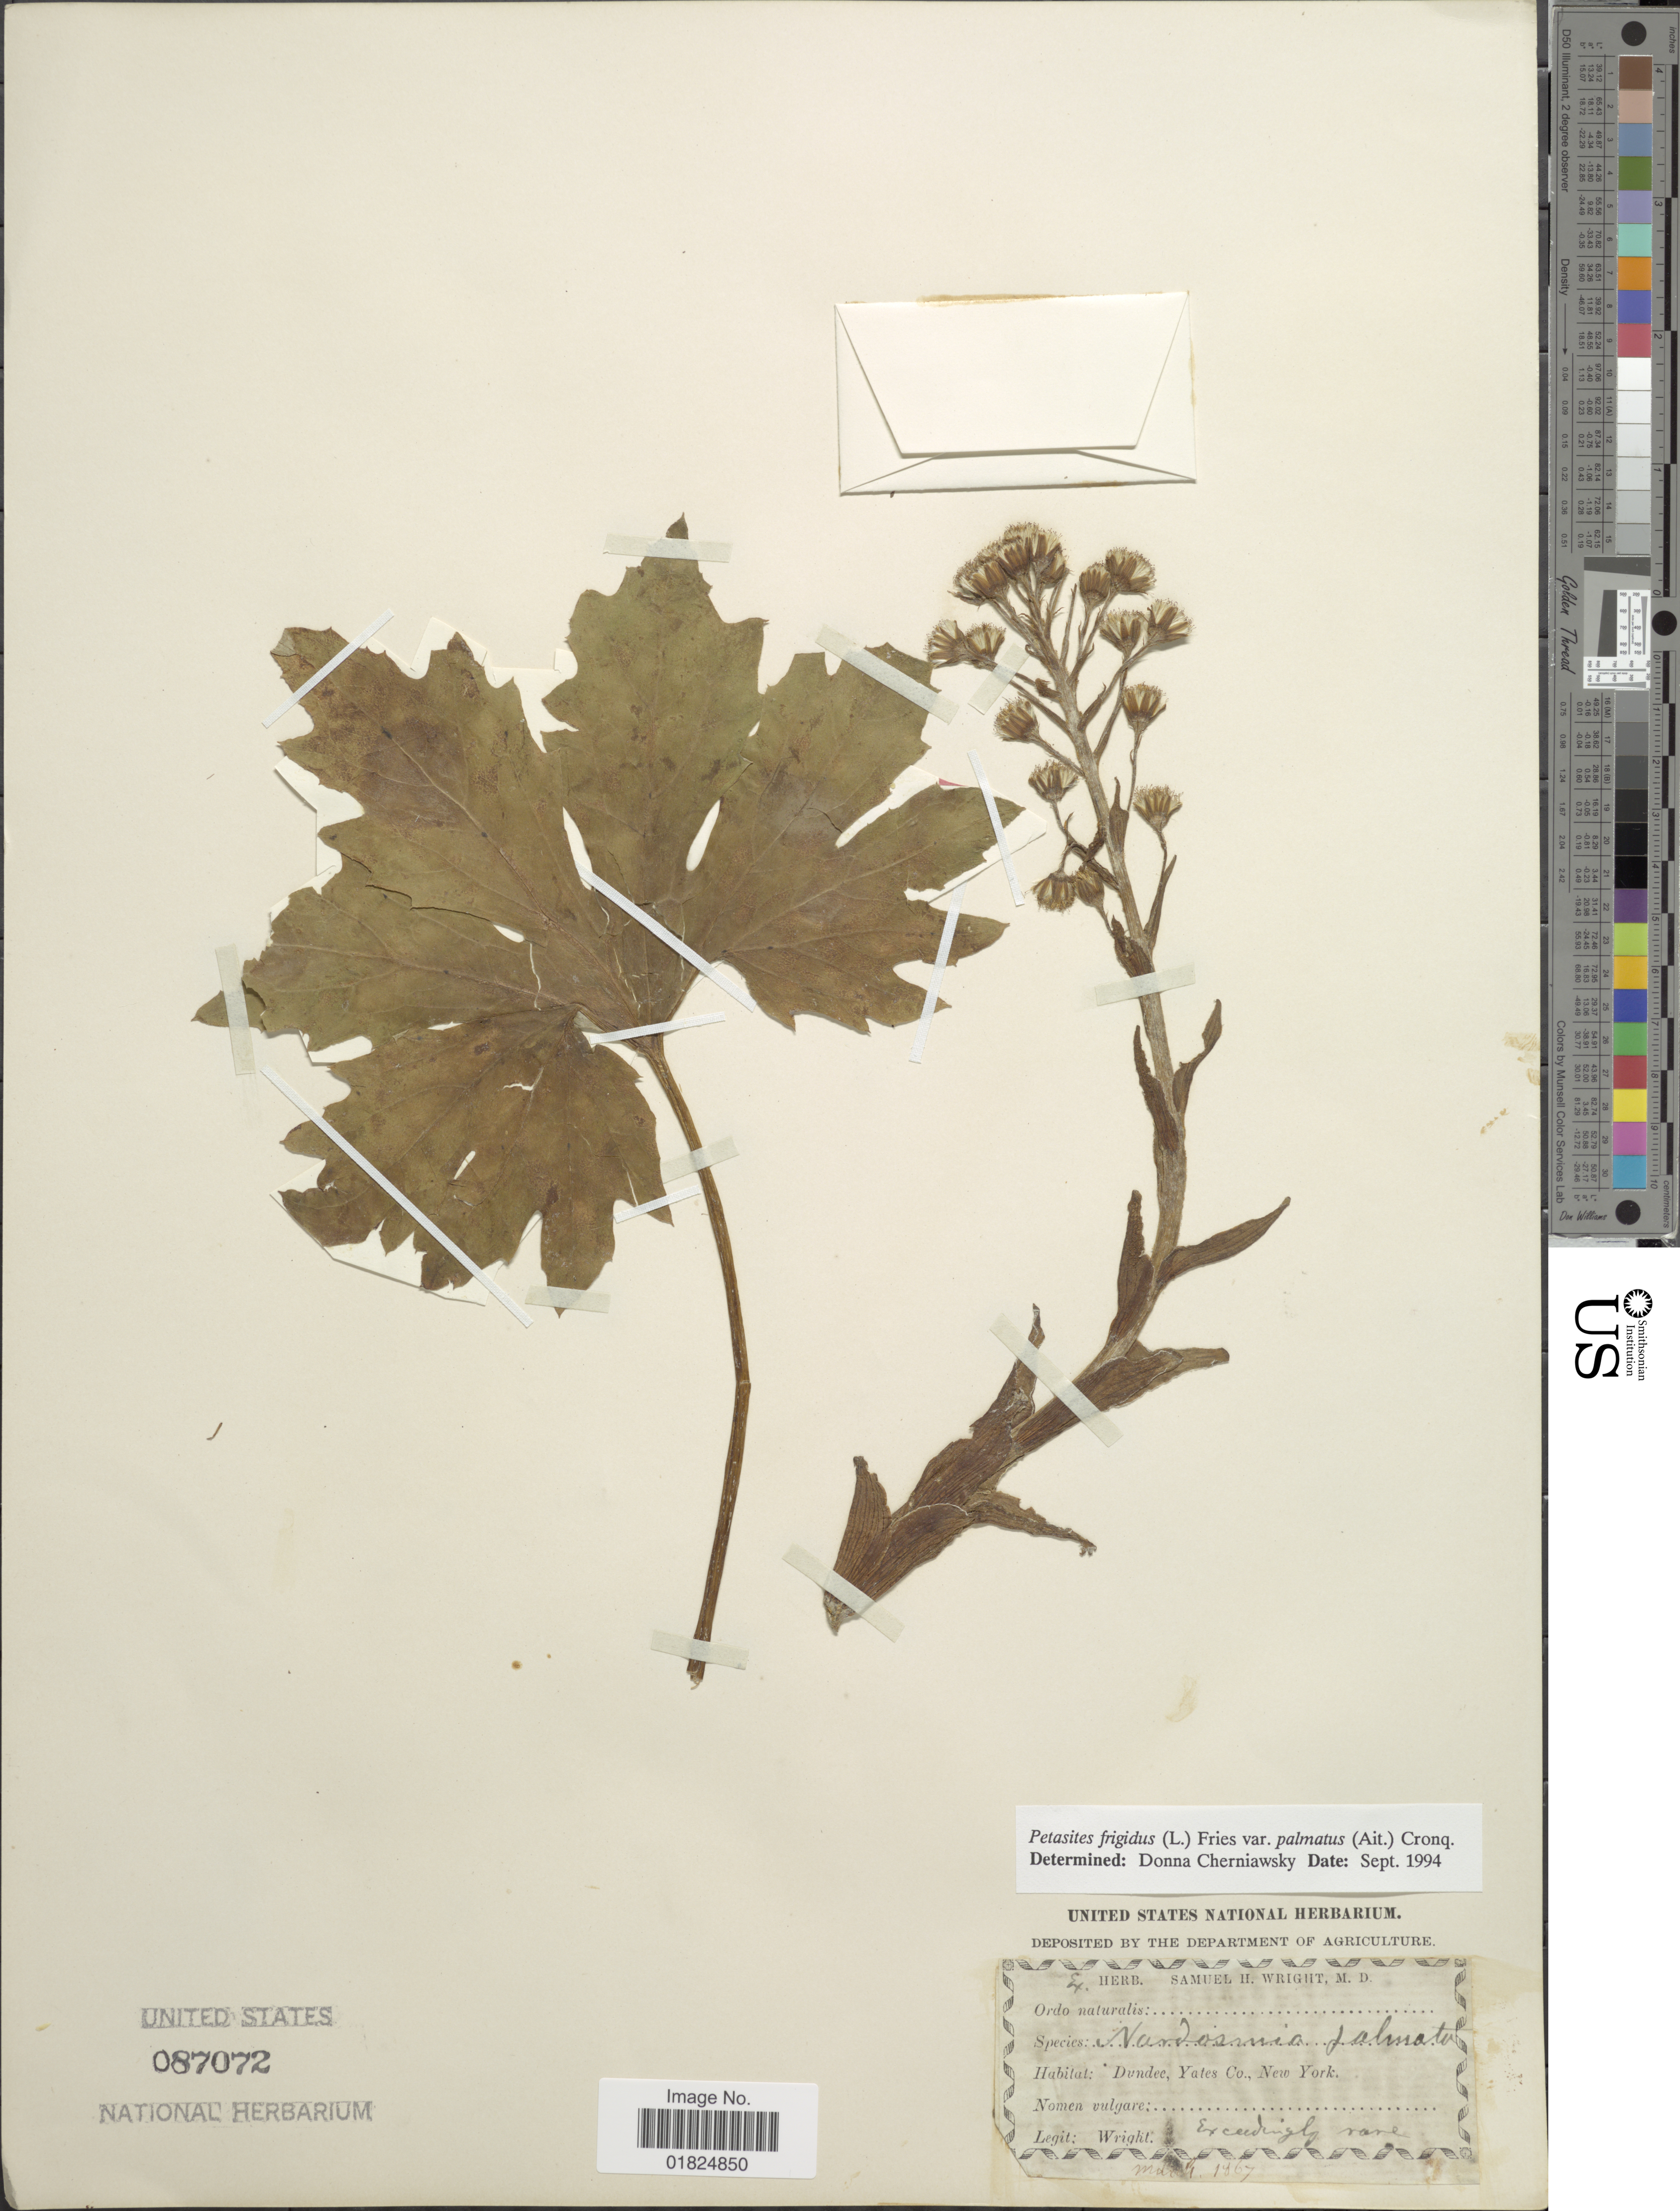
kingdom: Plantae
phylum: Tracheophyta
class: Magnoliopsida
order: Asterales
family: Asteraceae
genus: Petasites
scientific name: Petasites frigidus var. palmatus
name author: (Aiton) Cody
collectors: S. H. Wright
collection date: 1867-03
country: United States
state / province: New York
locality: Dundee, Yates Co., New York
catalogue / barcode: US 87072